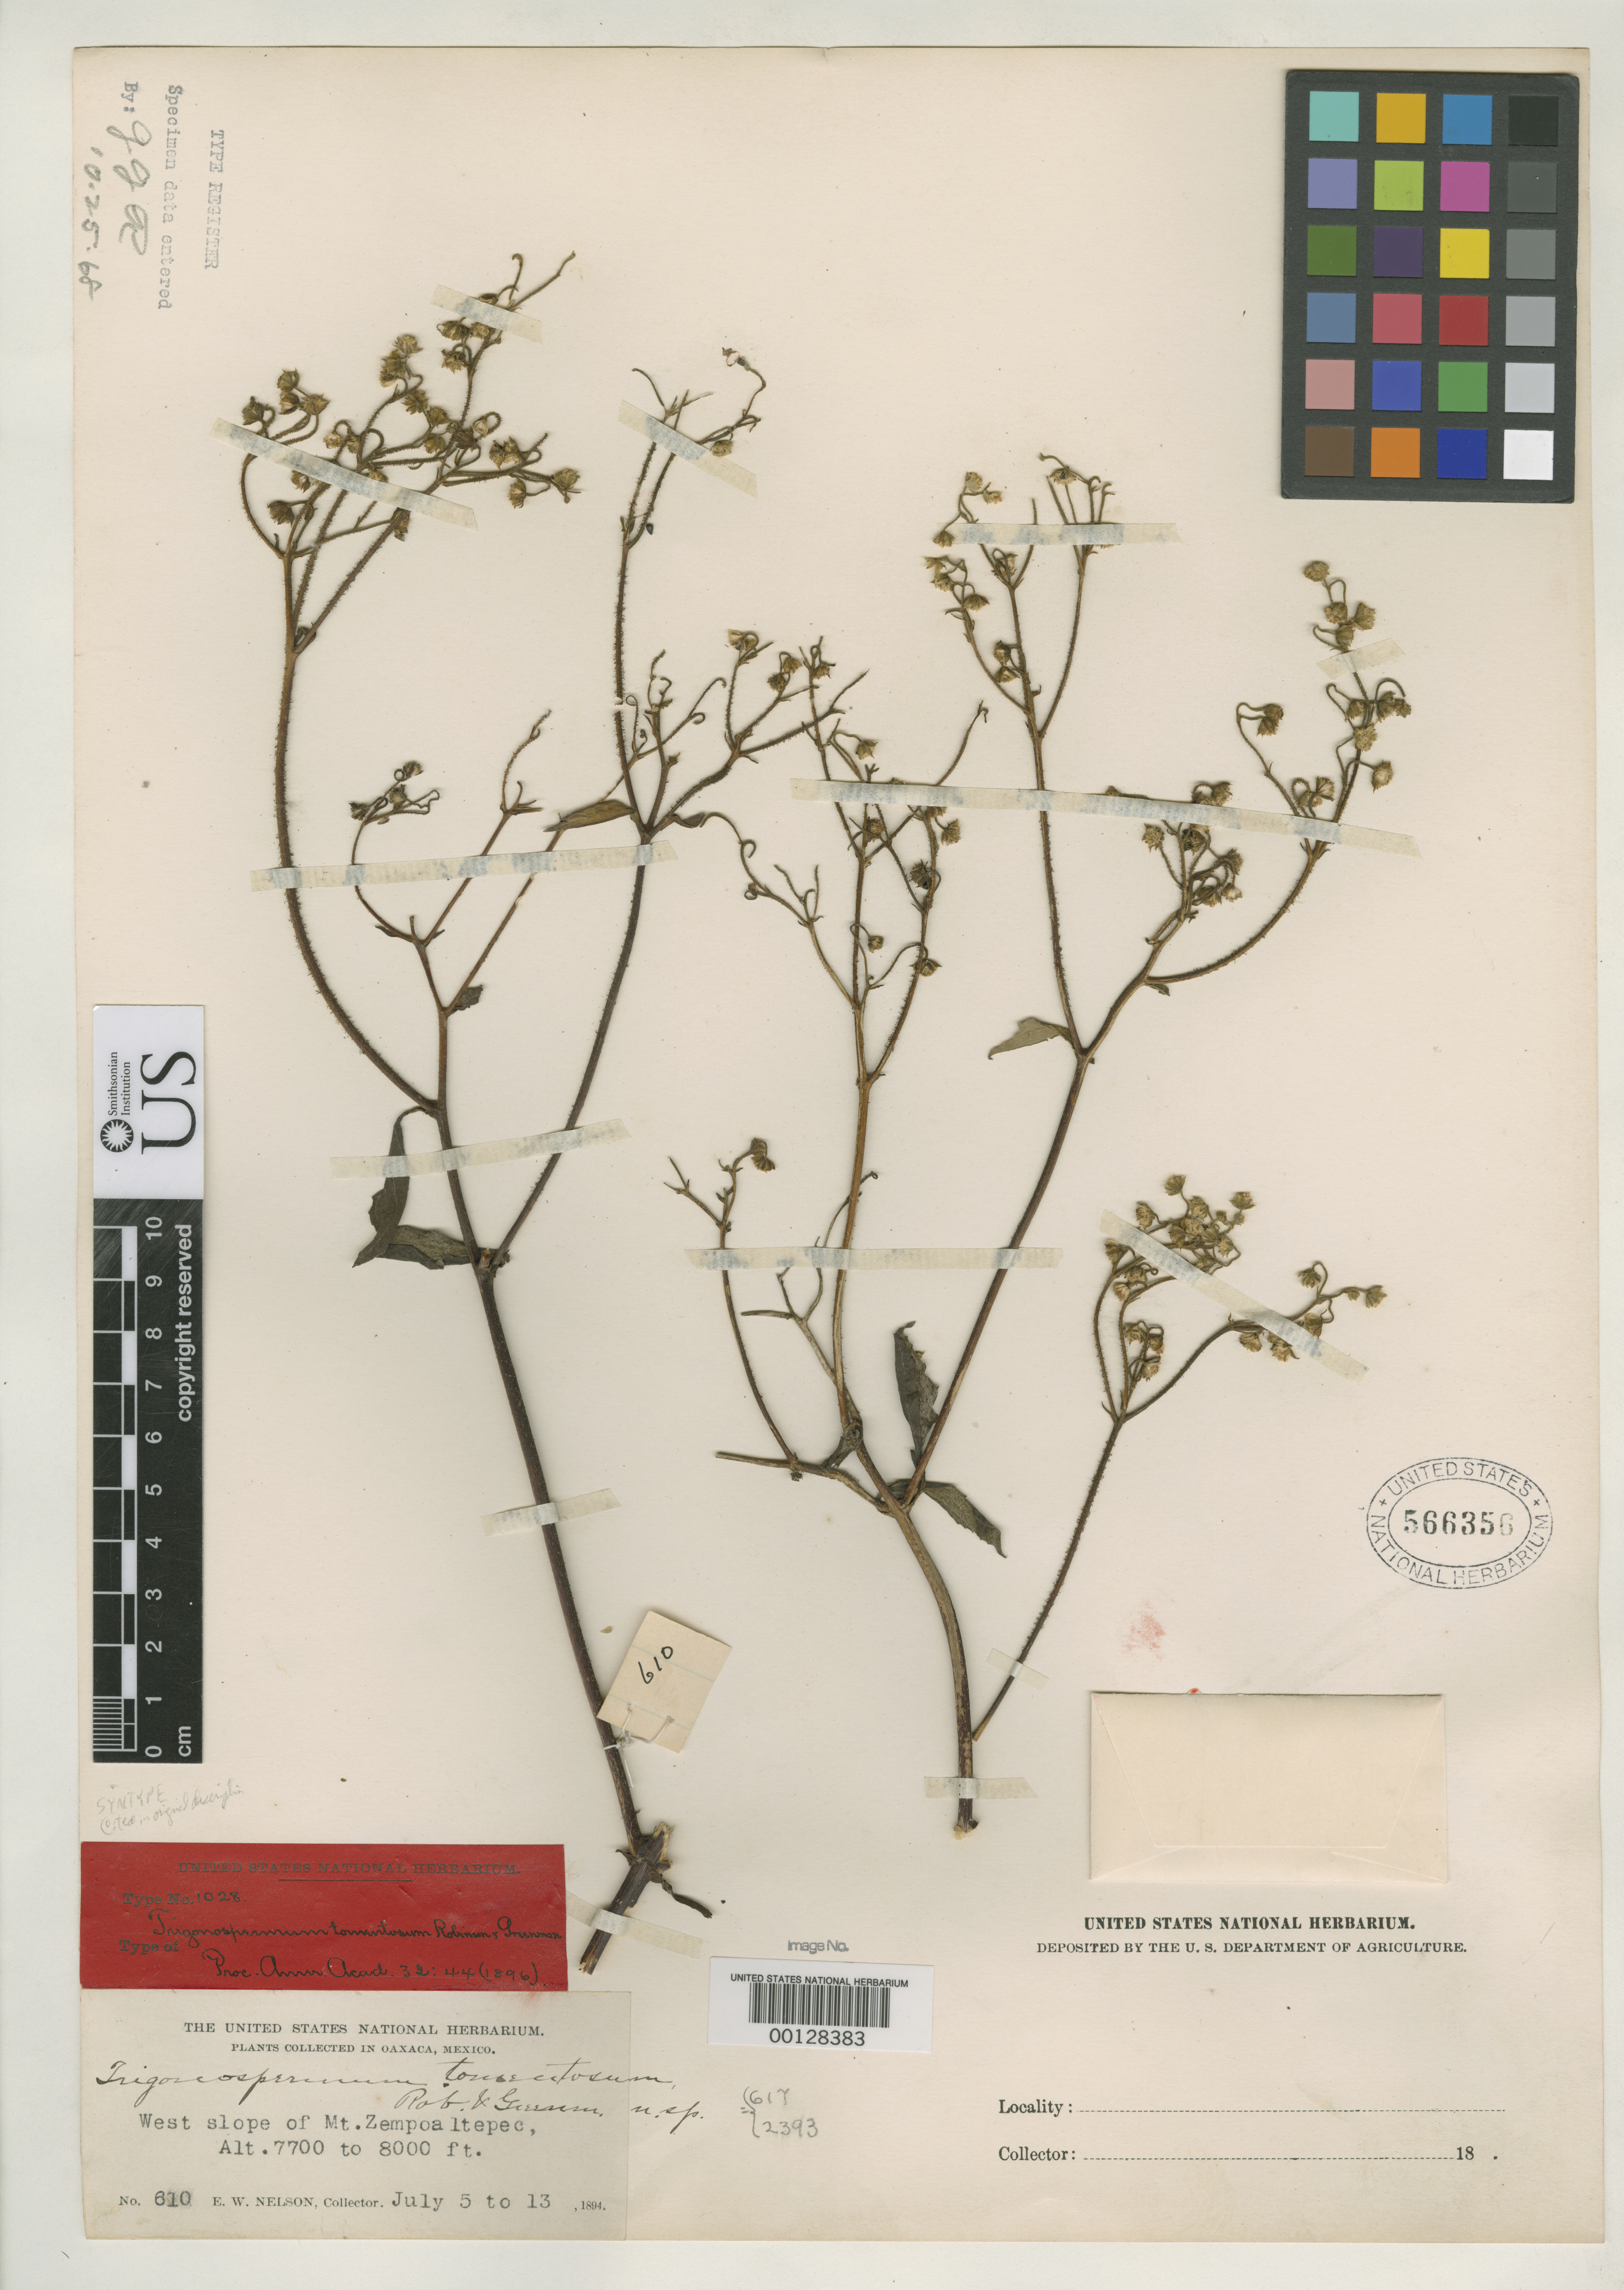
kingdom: Plantae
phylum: Tracheophyta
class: Magnoliopsida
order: Asterales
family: Asteraceae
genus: Trigonospermum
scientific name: Trigonospermum tomentosum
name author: B.L. Rob. & Greenm.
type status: Syntype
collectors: E. W. Nelson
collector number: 610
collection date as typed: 05 Jul 1894 to 13 Jul 1894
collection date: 1894-07-05/1894-07-13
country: Mexico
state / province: Oaxaca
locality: Mt. Zempoaltepec.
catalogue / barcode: US 566356